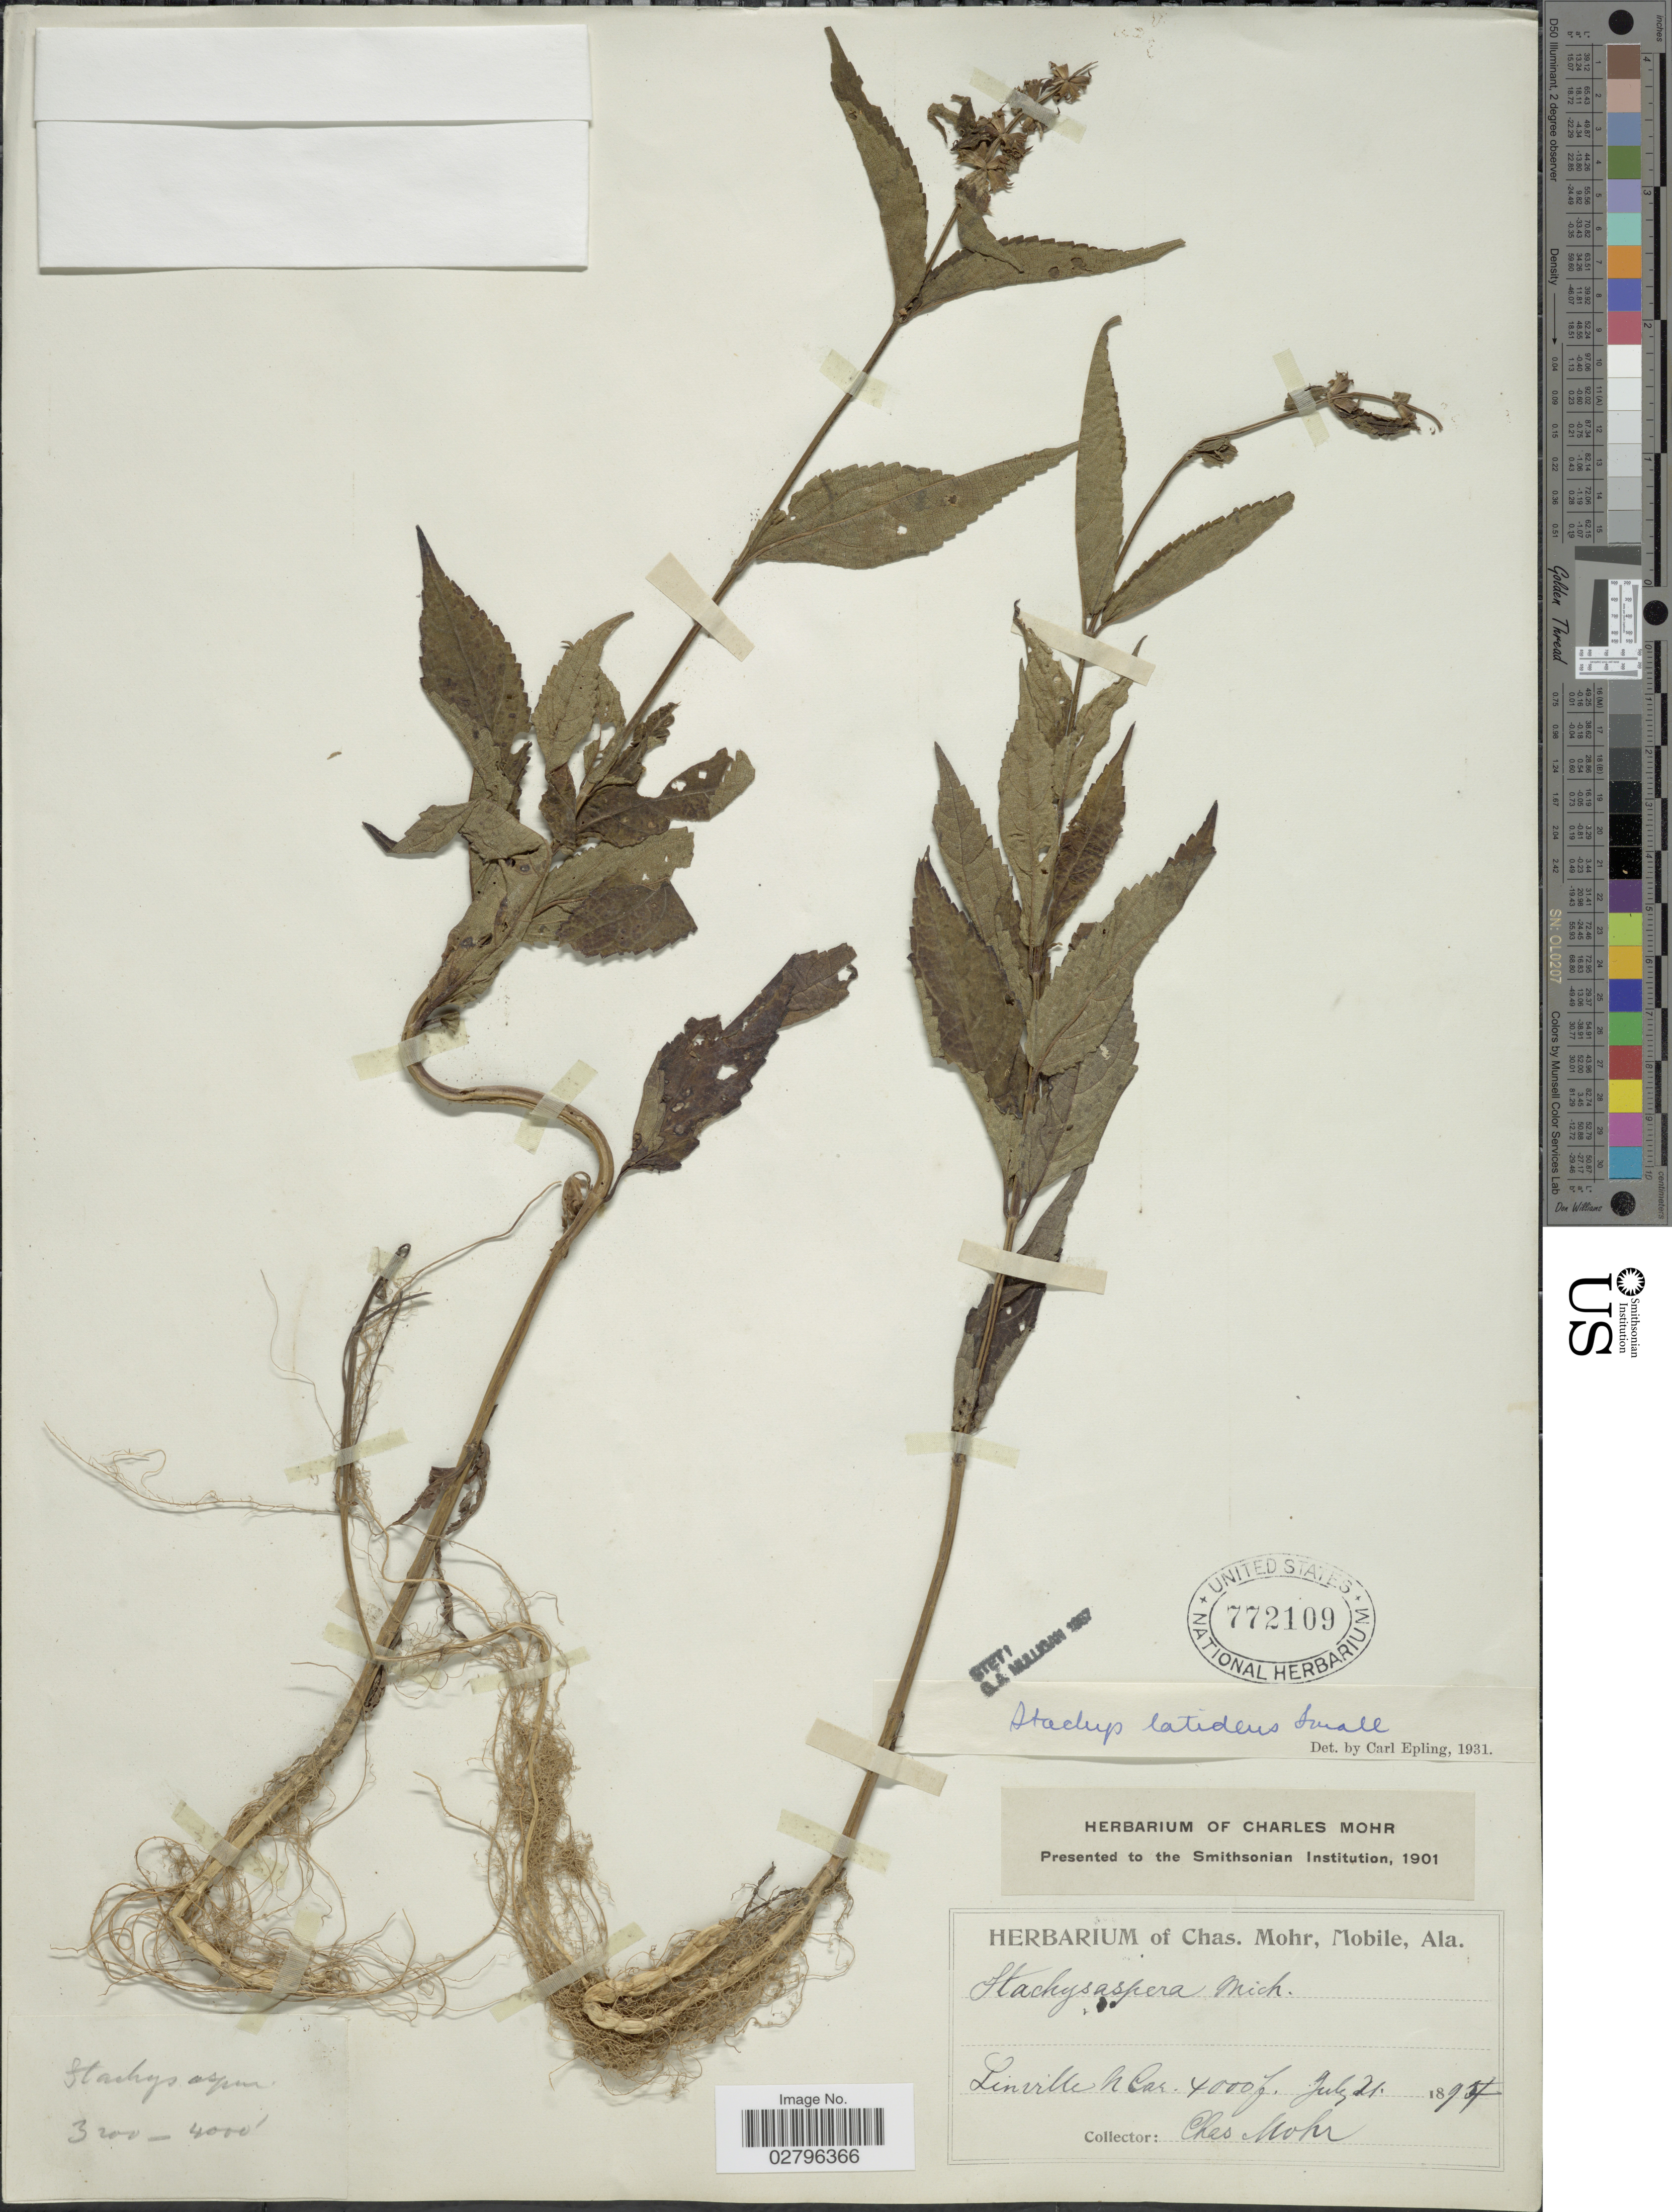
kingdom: Plantae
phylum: Tracheophyta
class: Magnoliopsida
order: Lamiales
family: Lamiaceae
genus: Stachys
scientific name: Stachys latidens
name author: Small in Britton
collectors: Mohr, C. T. (herbarium)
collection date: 1897-07-21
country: United States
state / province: North Carolina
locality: Linville.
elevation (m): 1219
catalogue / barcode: US 772109